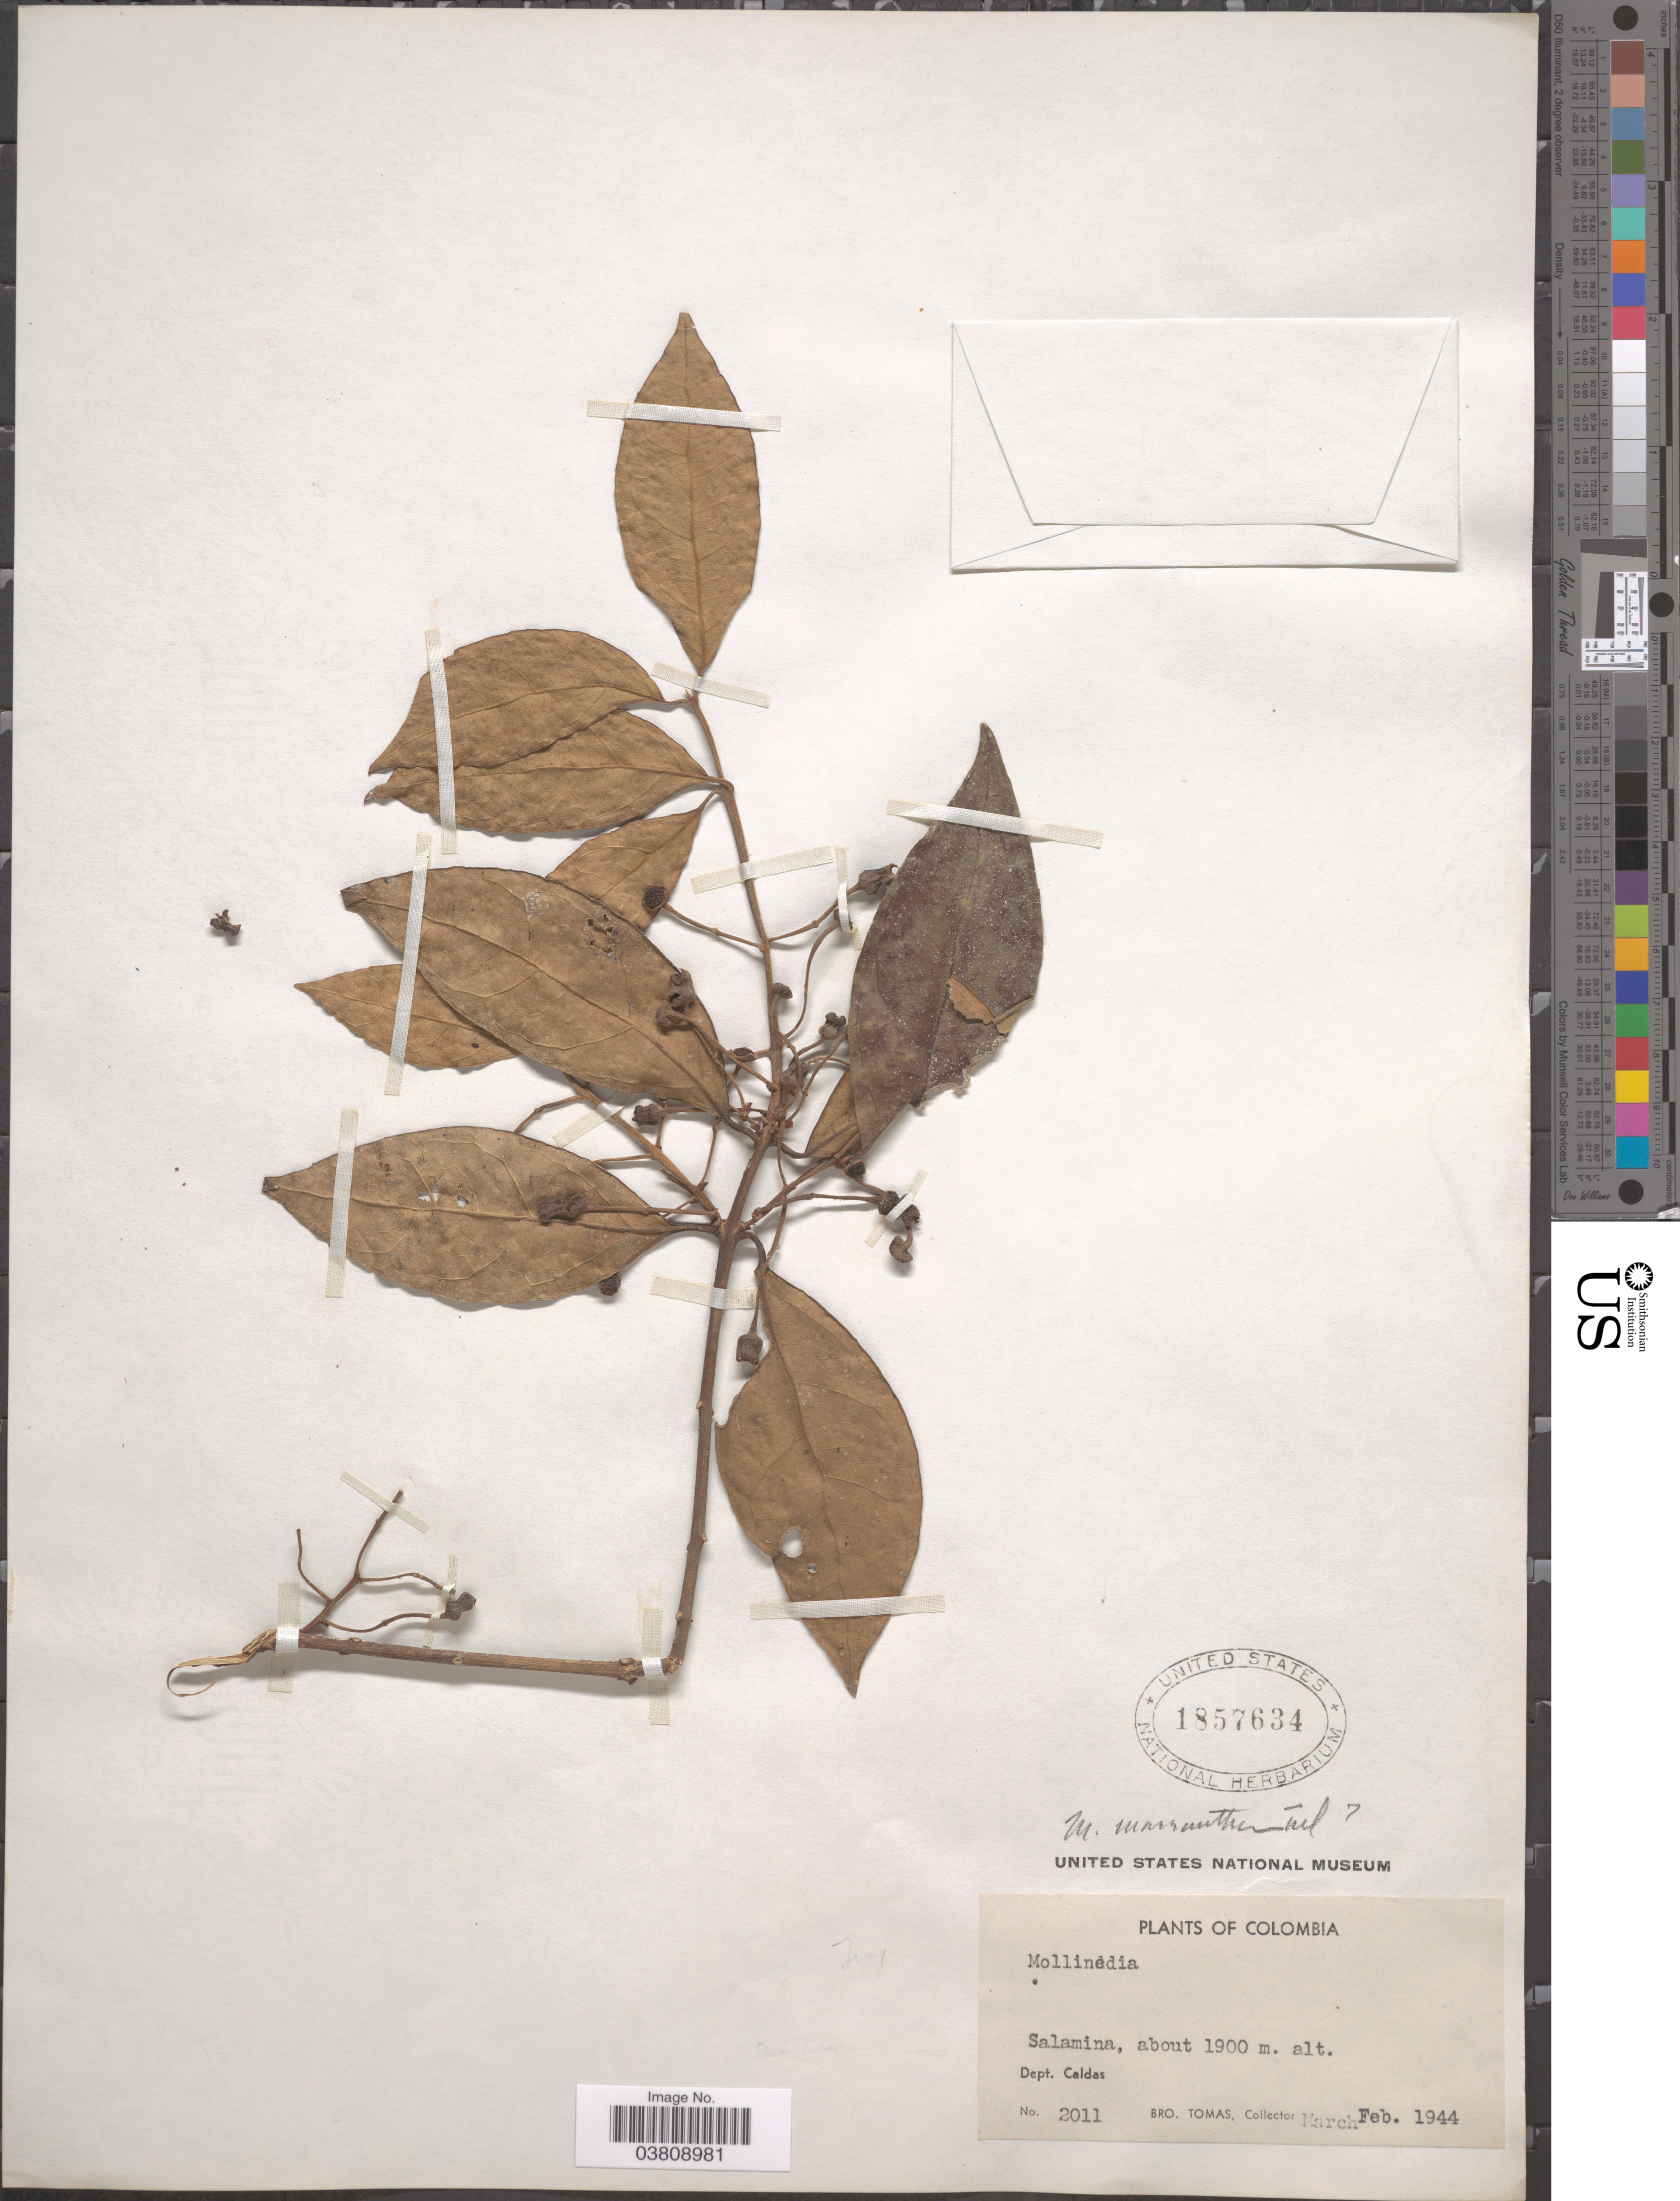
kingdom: Plantae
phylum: Tracheophyta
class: Magnoliopsida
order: Laurales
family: Monimiaceae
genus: Mollinedia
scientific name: Mollinedia macrantha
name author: Tul.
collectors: B. Tomas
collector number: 2011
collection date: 1944-02/1944-03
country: Colombia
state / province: Caldas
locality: Salamina. Dept. Caldas.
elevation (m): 1900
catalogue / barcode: US 1857634